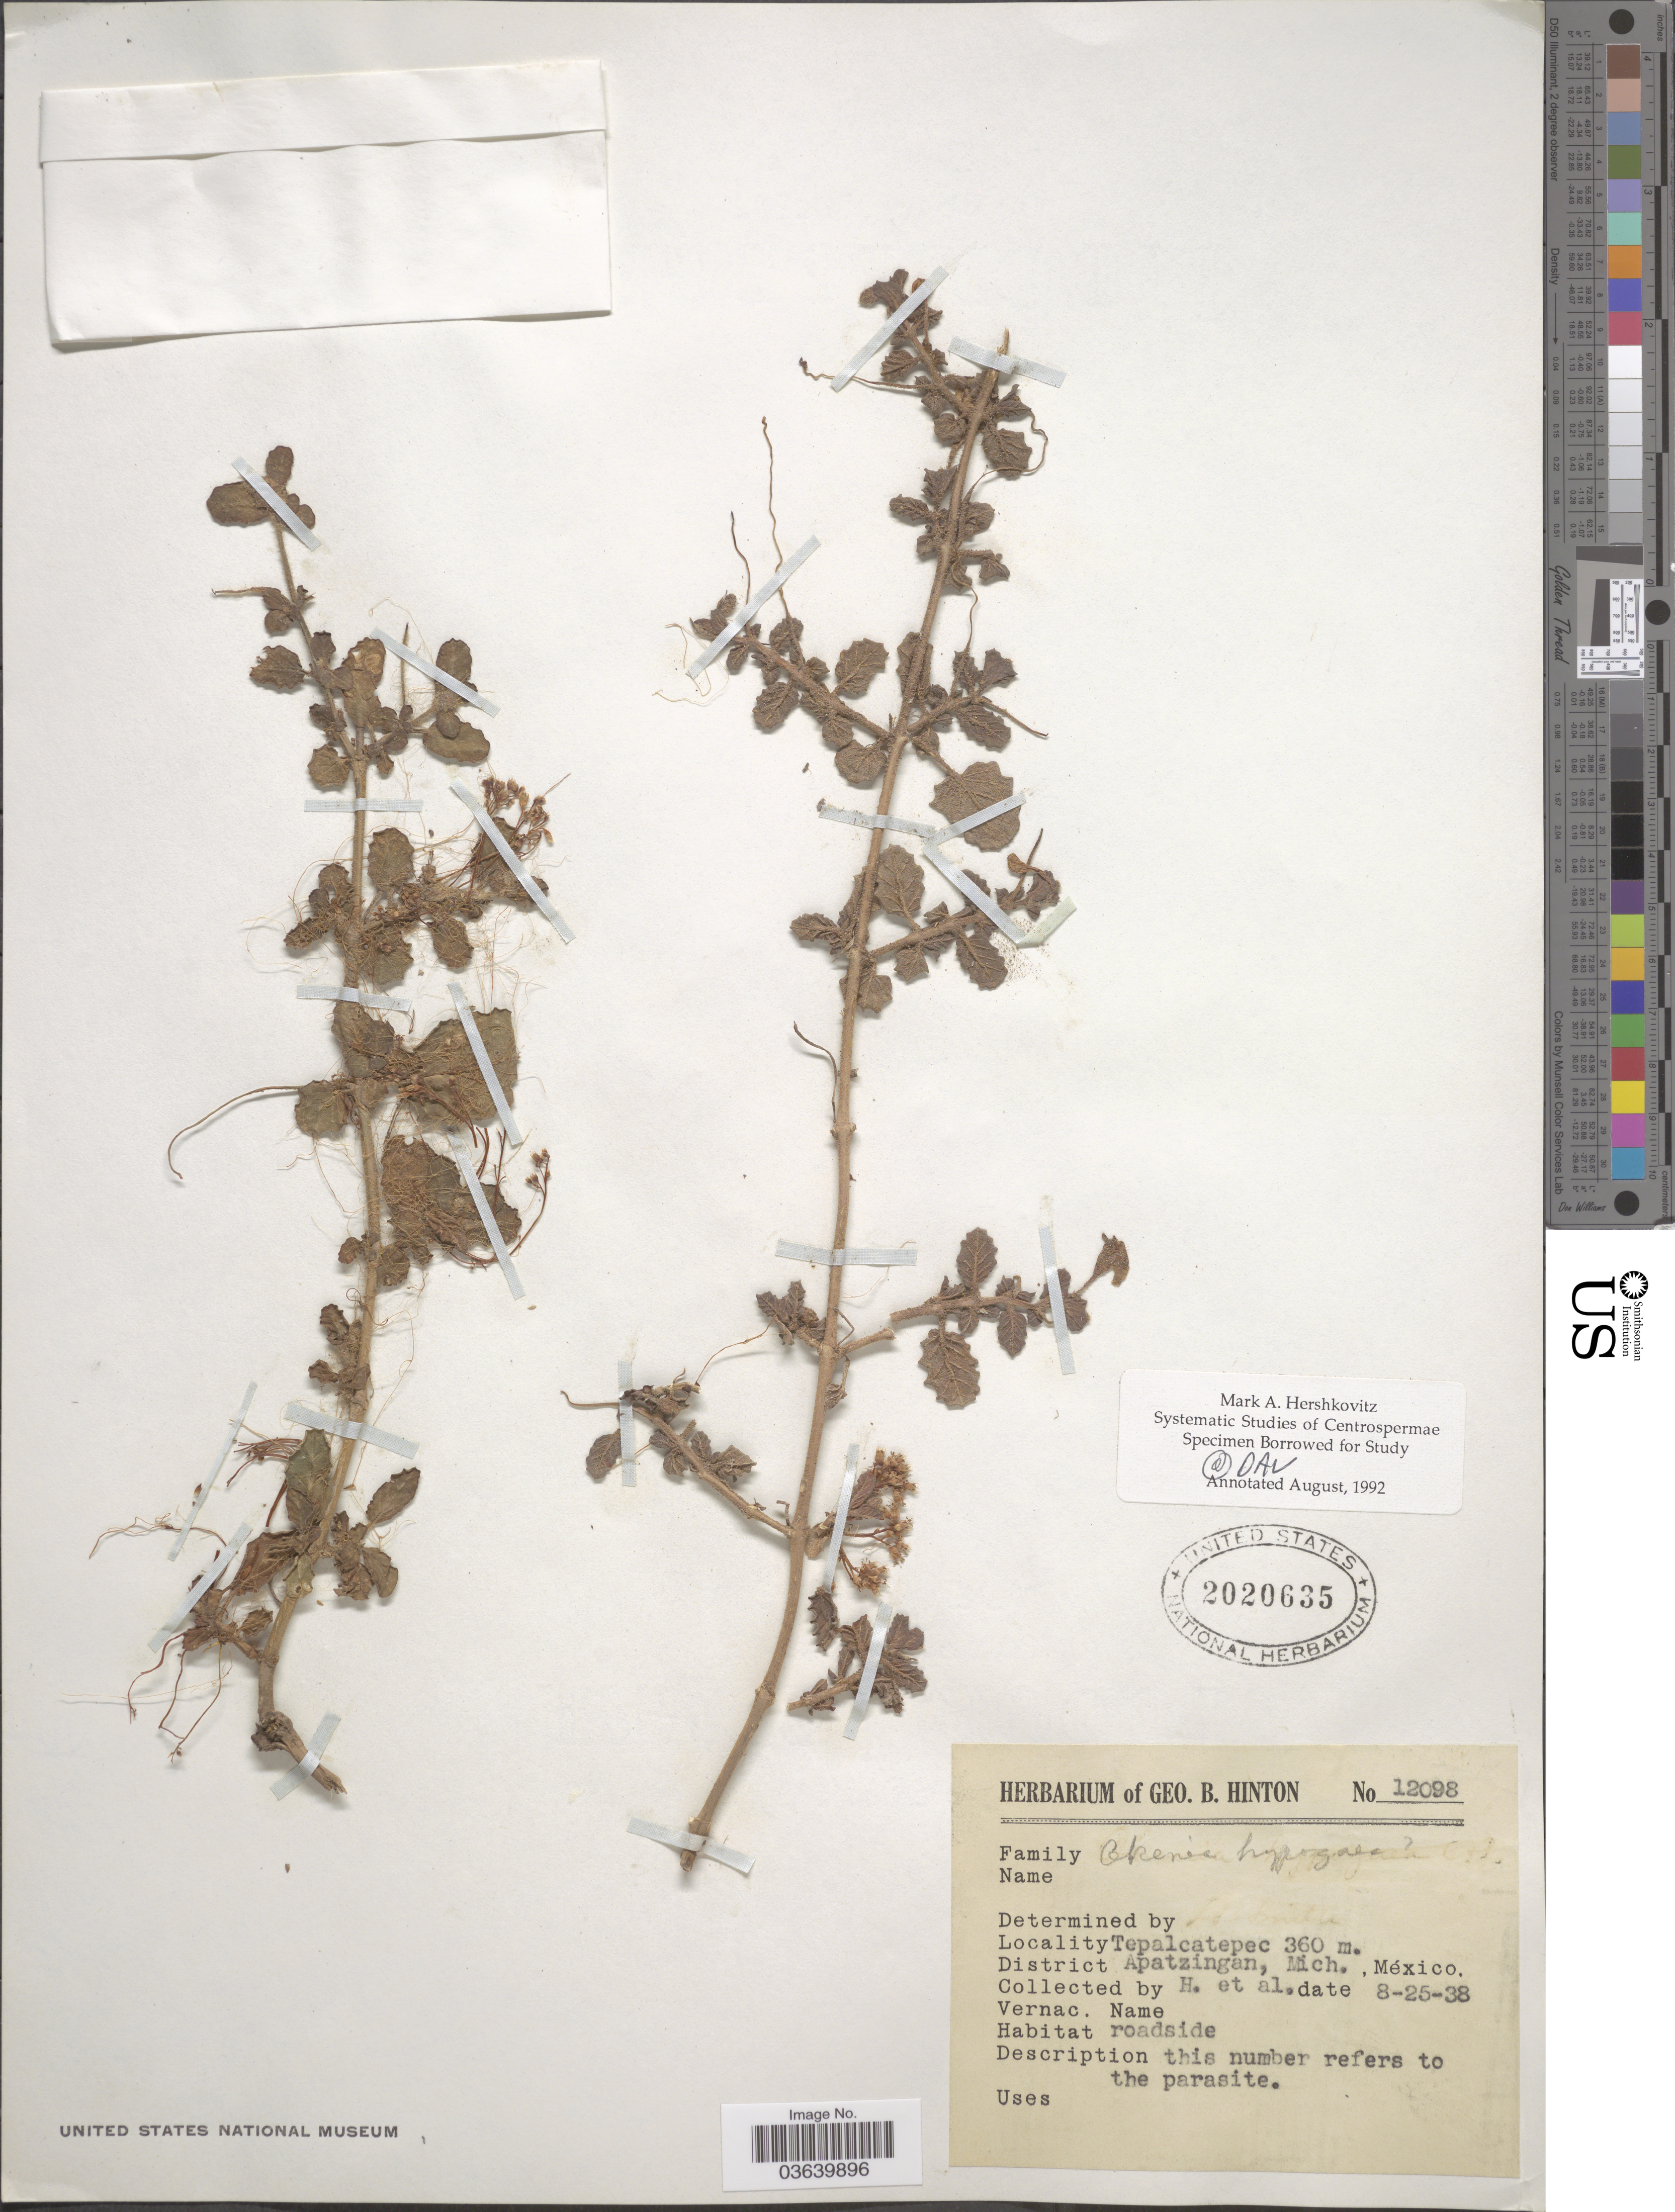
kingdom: Plantae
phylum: Tracheophyta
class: Magnoliopsida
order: Caryophyllales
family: Nyctaginaceae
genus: Okenia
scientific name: Okenia hypogaea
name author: Schltdl. & Cham.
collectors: G. B. Hinton & et al.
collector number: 12098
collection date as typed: Transcribed d/m/y: 25/8/38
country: Mexico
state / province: Michoacán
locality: Tepalcatepec. District Apatzingan.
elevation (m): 360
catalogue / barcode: US 2020635